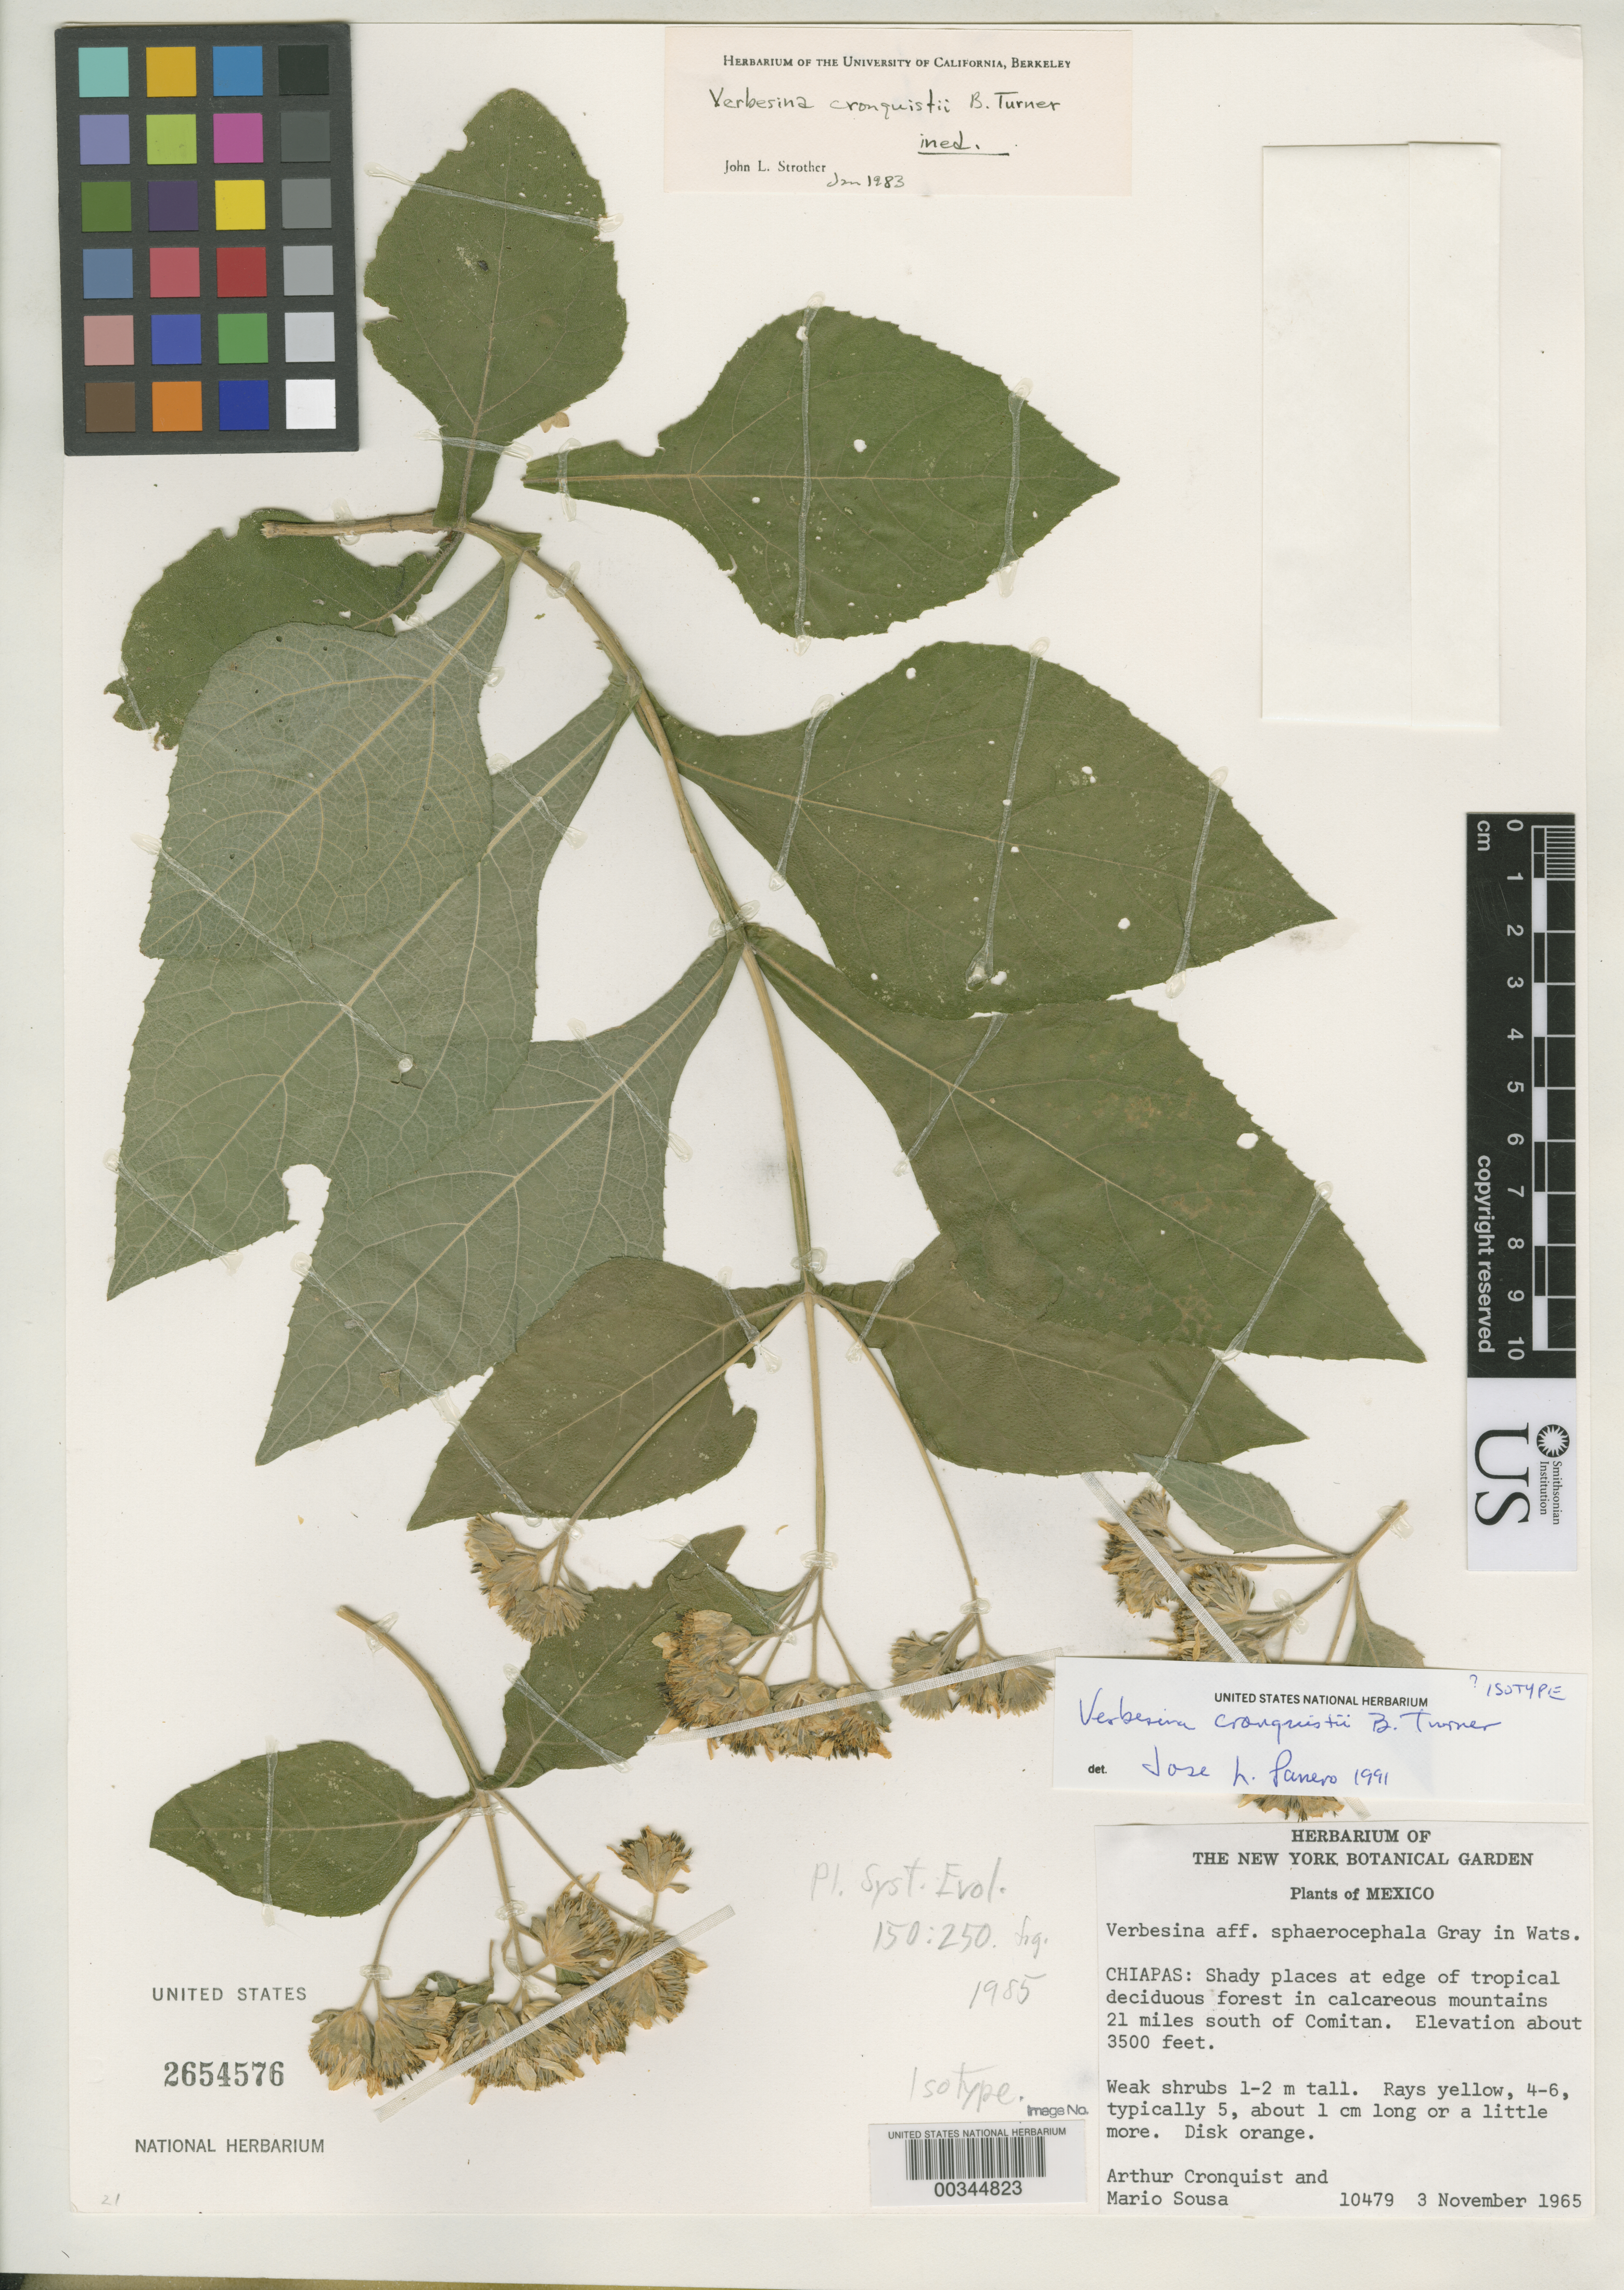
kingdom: Plantae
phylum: Tracheophyta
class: Magnoliopsida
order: Asterales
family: Asteraceae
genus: Verbesina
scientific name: Verbesina cronquistii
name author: B.L. Turner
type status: Isotype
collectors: A. J. Cronquist & M. Sousa S.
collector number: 10479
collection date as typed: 03 Nov 1965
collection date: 1965-11-03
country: Mexico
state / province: Chiapas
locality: Mountains 21 mi N of Comitan.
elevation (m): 1067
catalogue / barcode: US 2654576